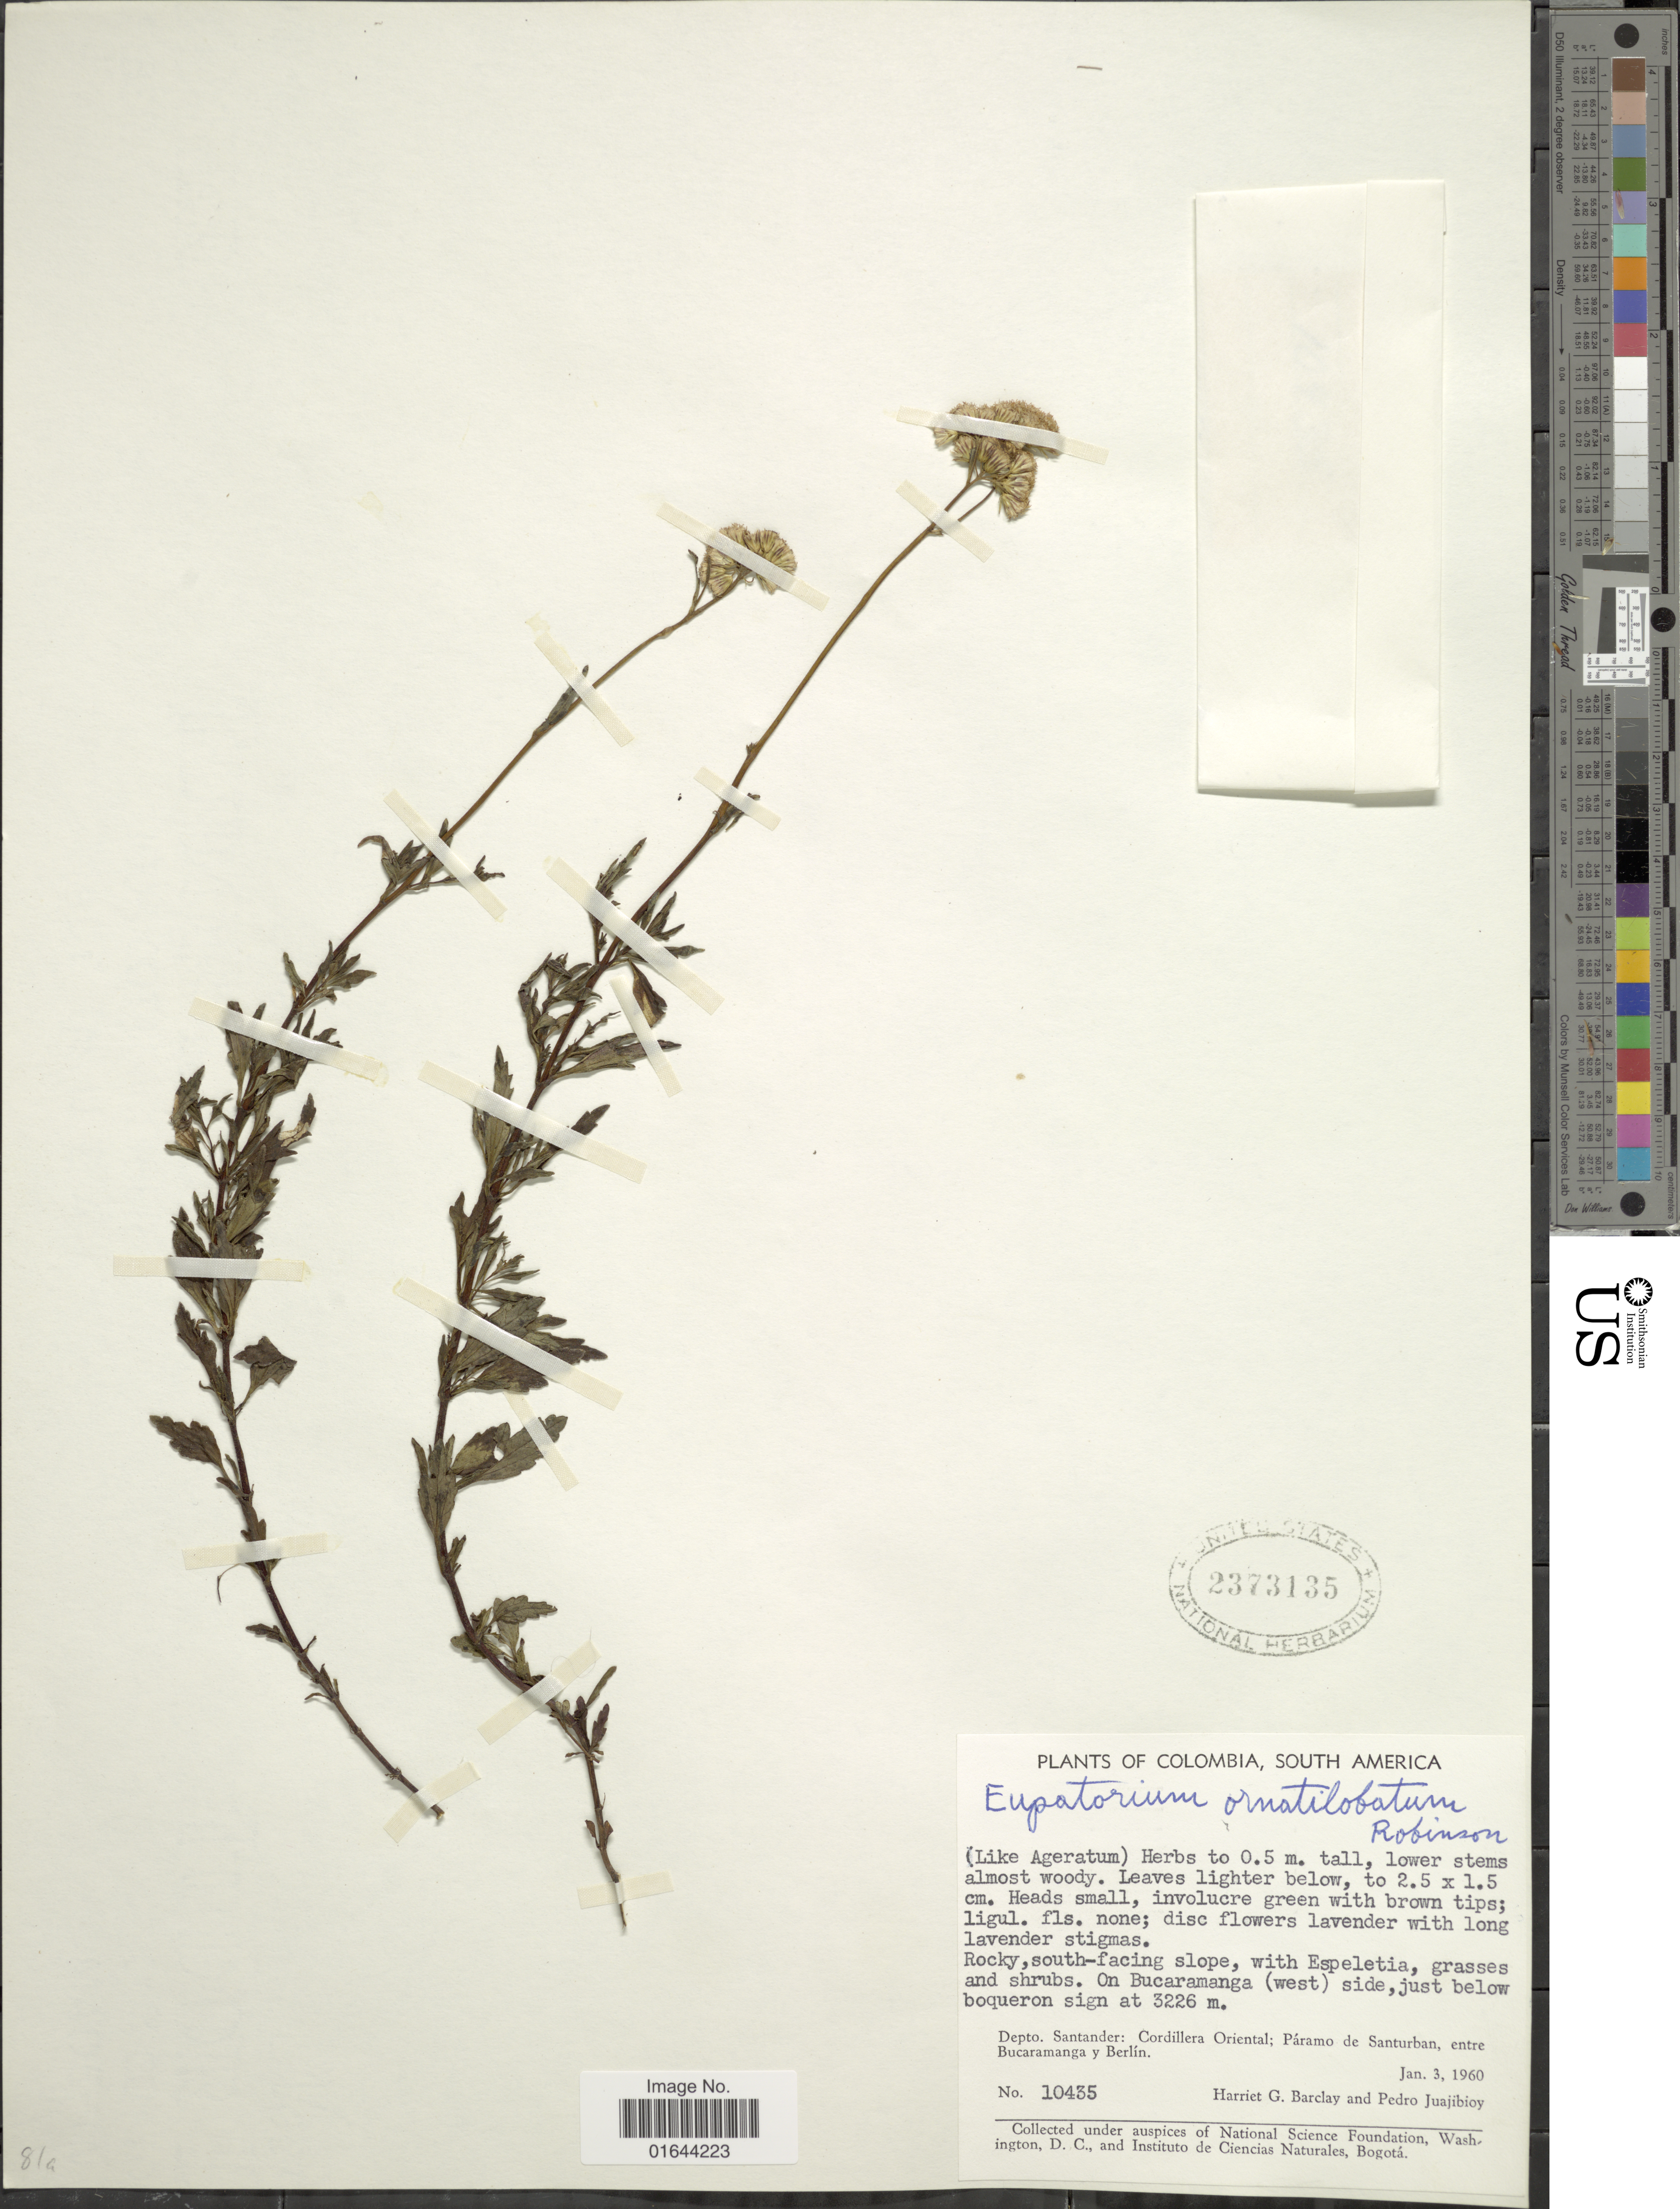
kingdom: Plantae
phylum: Tracheophyta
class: Magnoliopsida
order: Asterales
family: Asteraceae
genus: Lourteigia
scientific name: Lourteigia ornatiloba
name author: (B.L. Rob.) R.M. King & H. Rob.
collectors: H. G. Barclay & P. Juajibioy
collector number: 10435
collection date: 1960-01-03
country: Colombia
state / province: Santander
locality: On Bucaramanga (west) side, just below boqueron sign Depto. Santander: Cordillera Oriental; Paramo de Santurban, entre Bucaramanga y Berlin.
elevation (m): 3226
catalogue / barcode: US 2373135